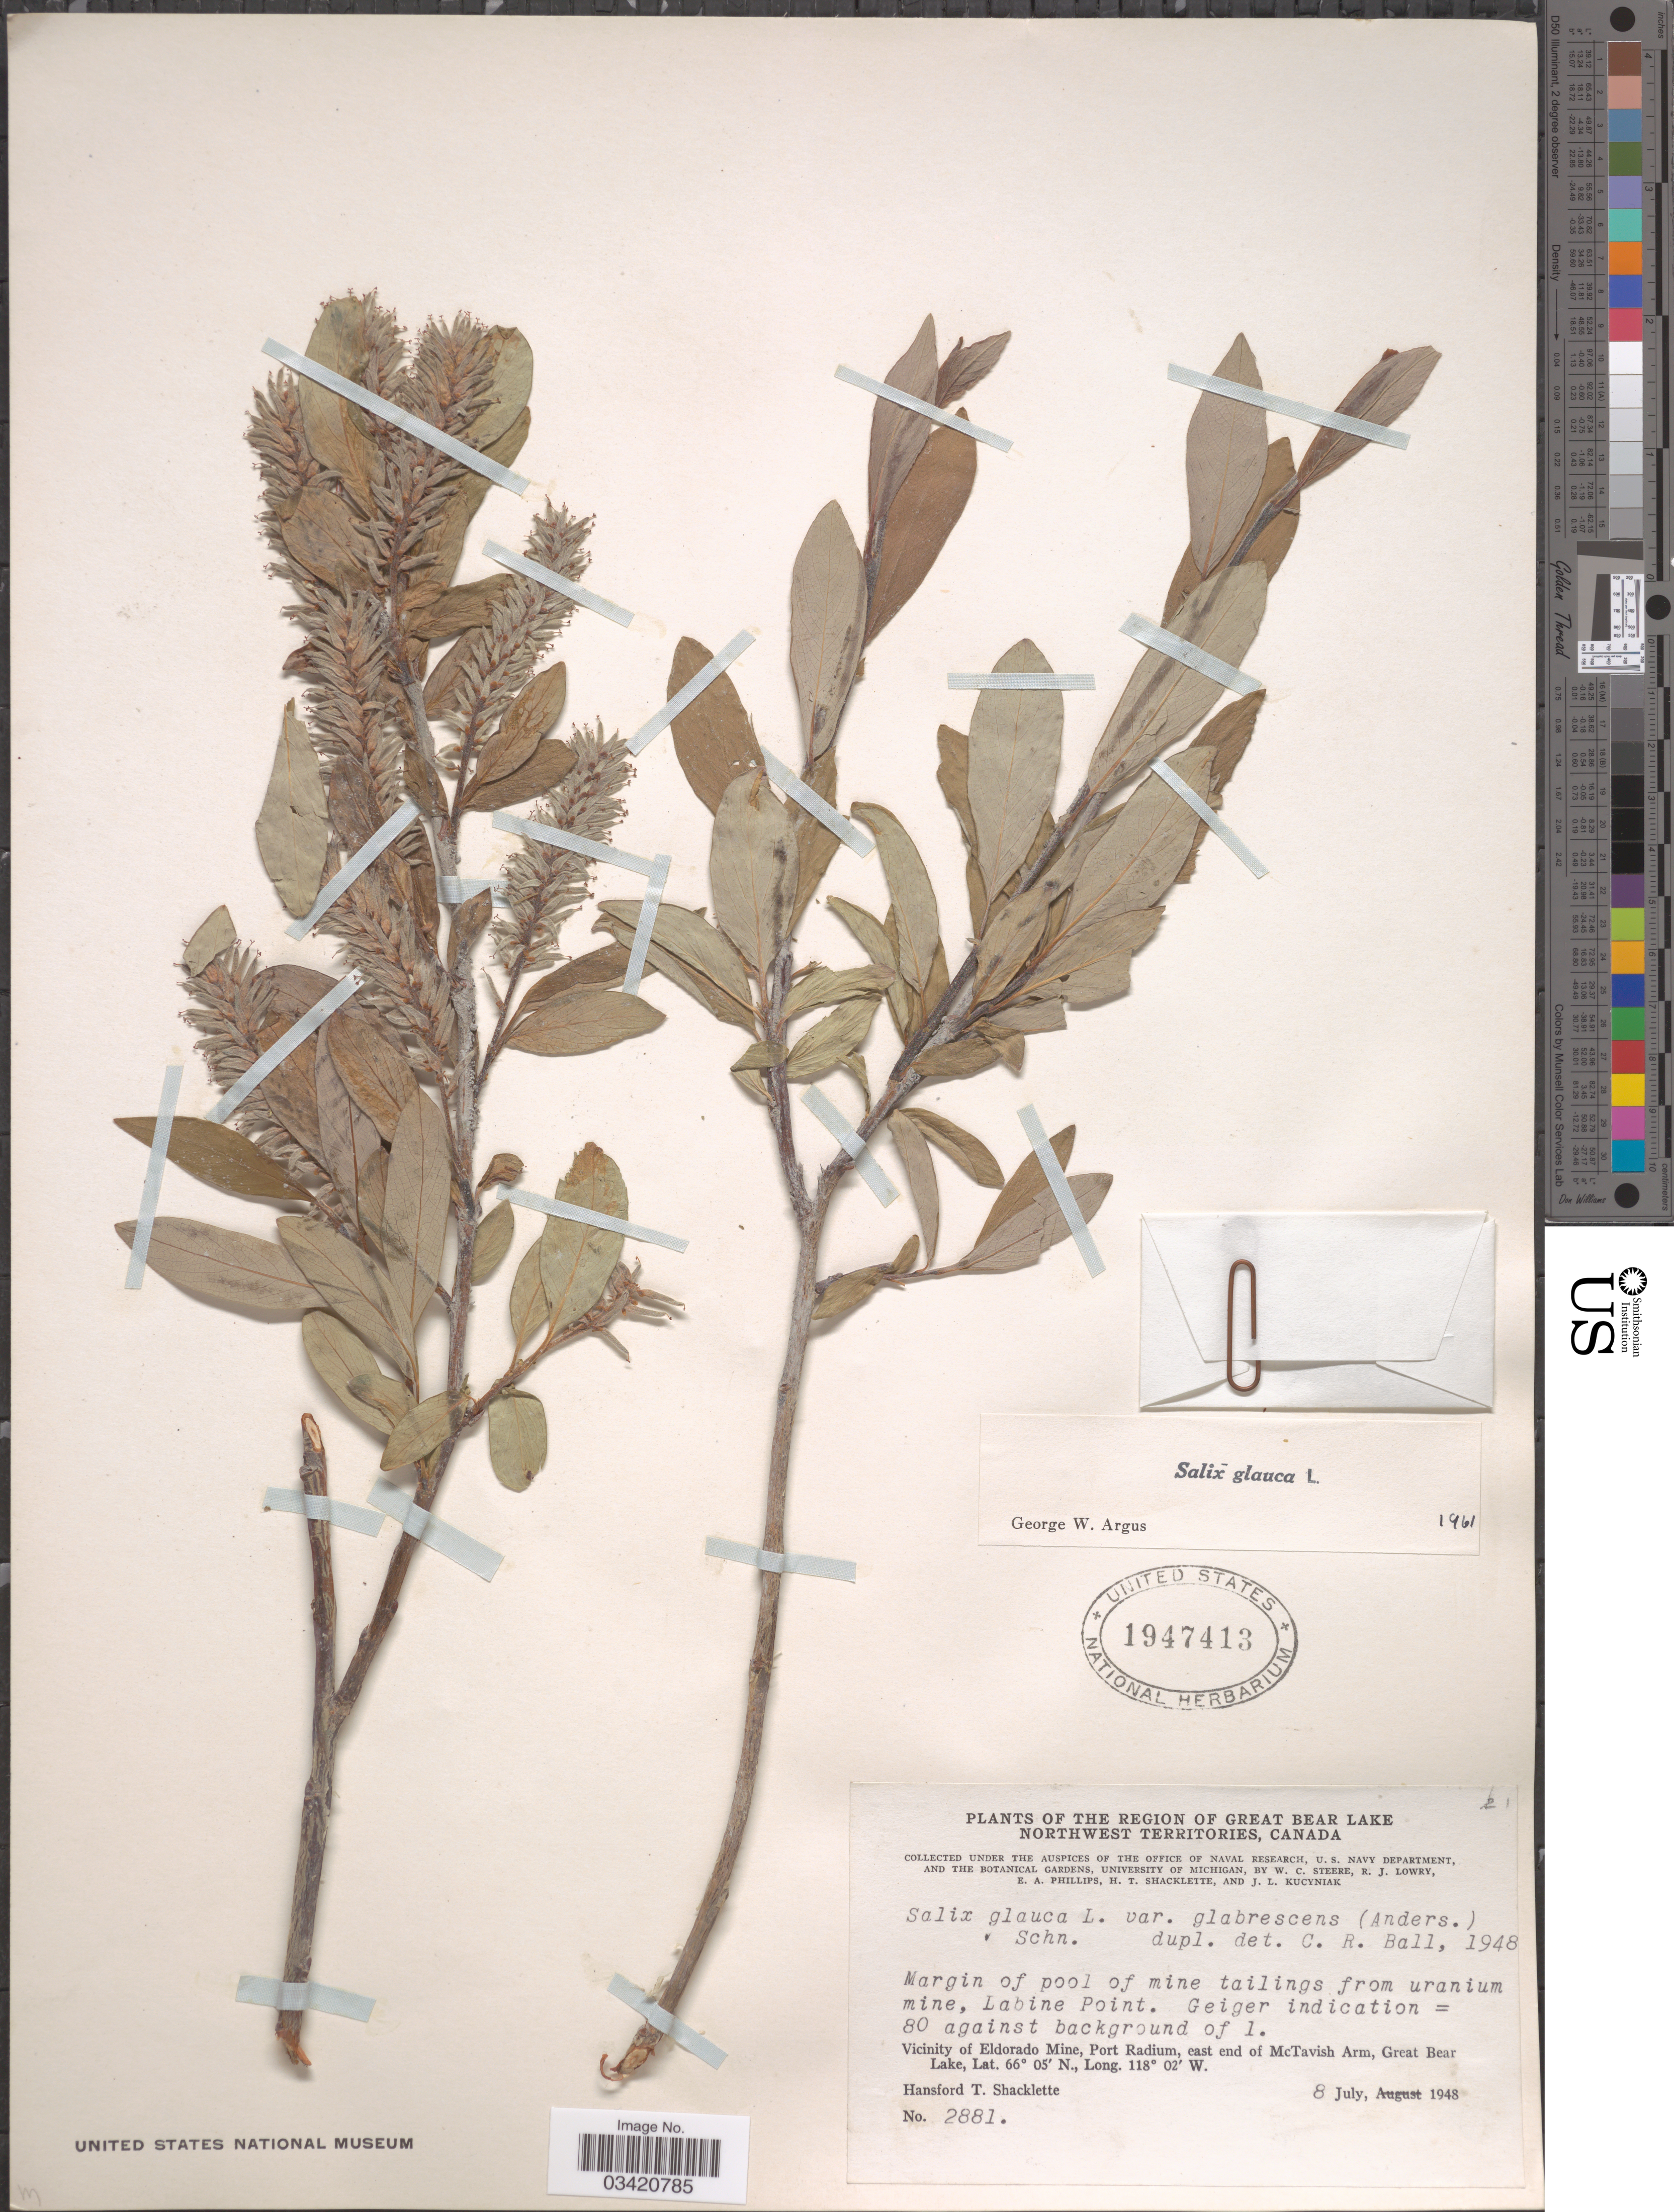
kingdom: Plantae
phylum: Tracheophyta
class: Magnoliopsida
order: Malpighiales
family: Salicaceae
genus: Salix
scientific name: Salix glauca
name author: L.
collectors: H. Shacklette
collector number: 2881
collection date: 1948-07-08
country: Canada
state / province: Northwest Territories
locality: Region of Great Bear Lake. Margin of pool of mine tailings from uranium mine, Labine Point. Vicinity of Eldorado Mine, Port Radium, east end of McTavish Arm. Great Bear Lake.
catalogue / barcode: US 1947413